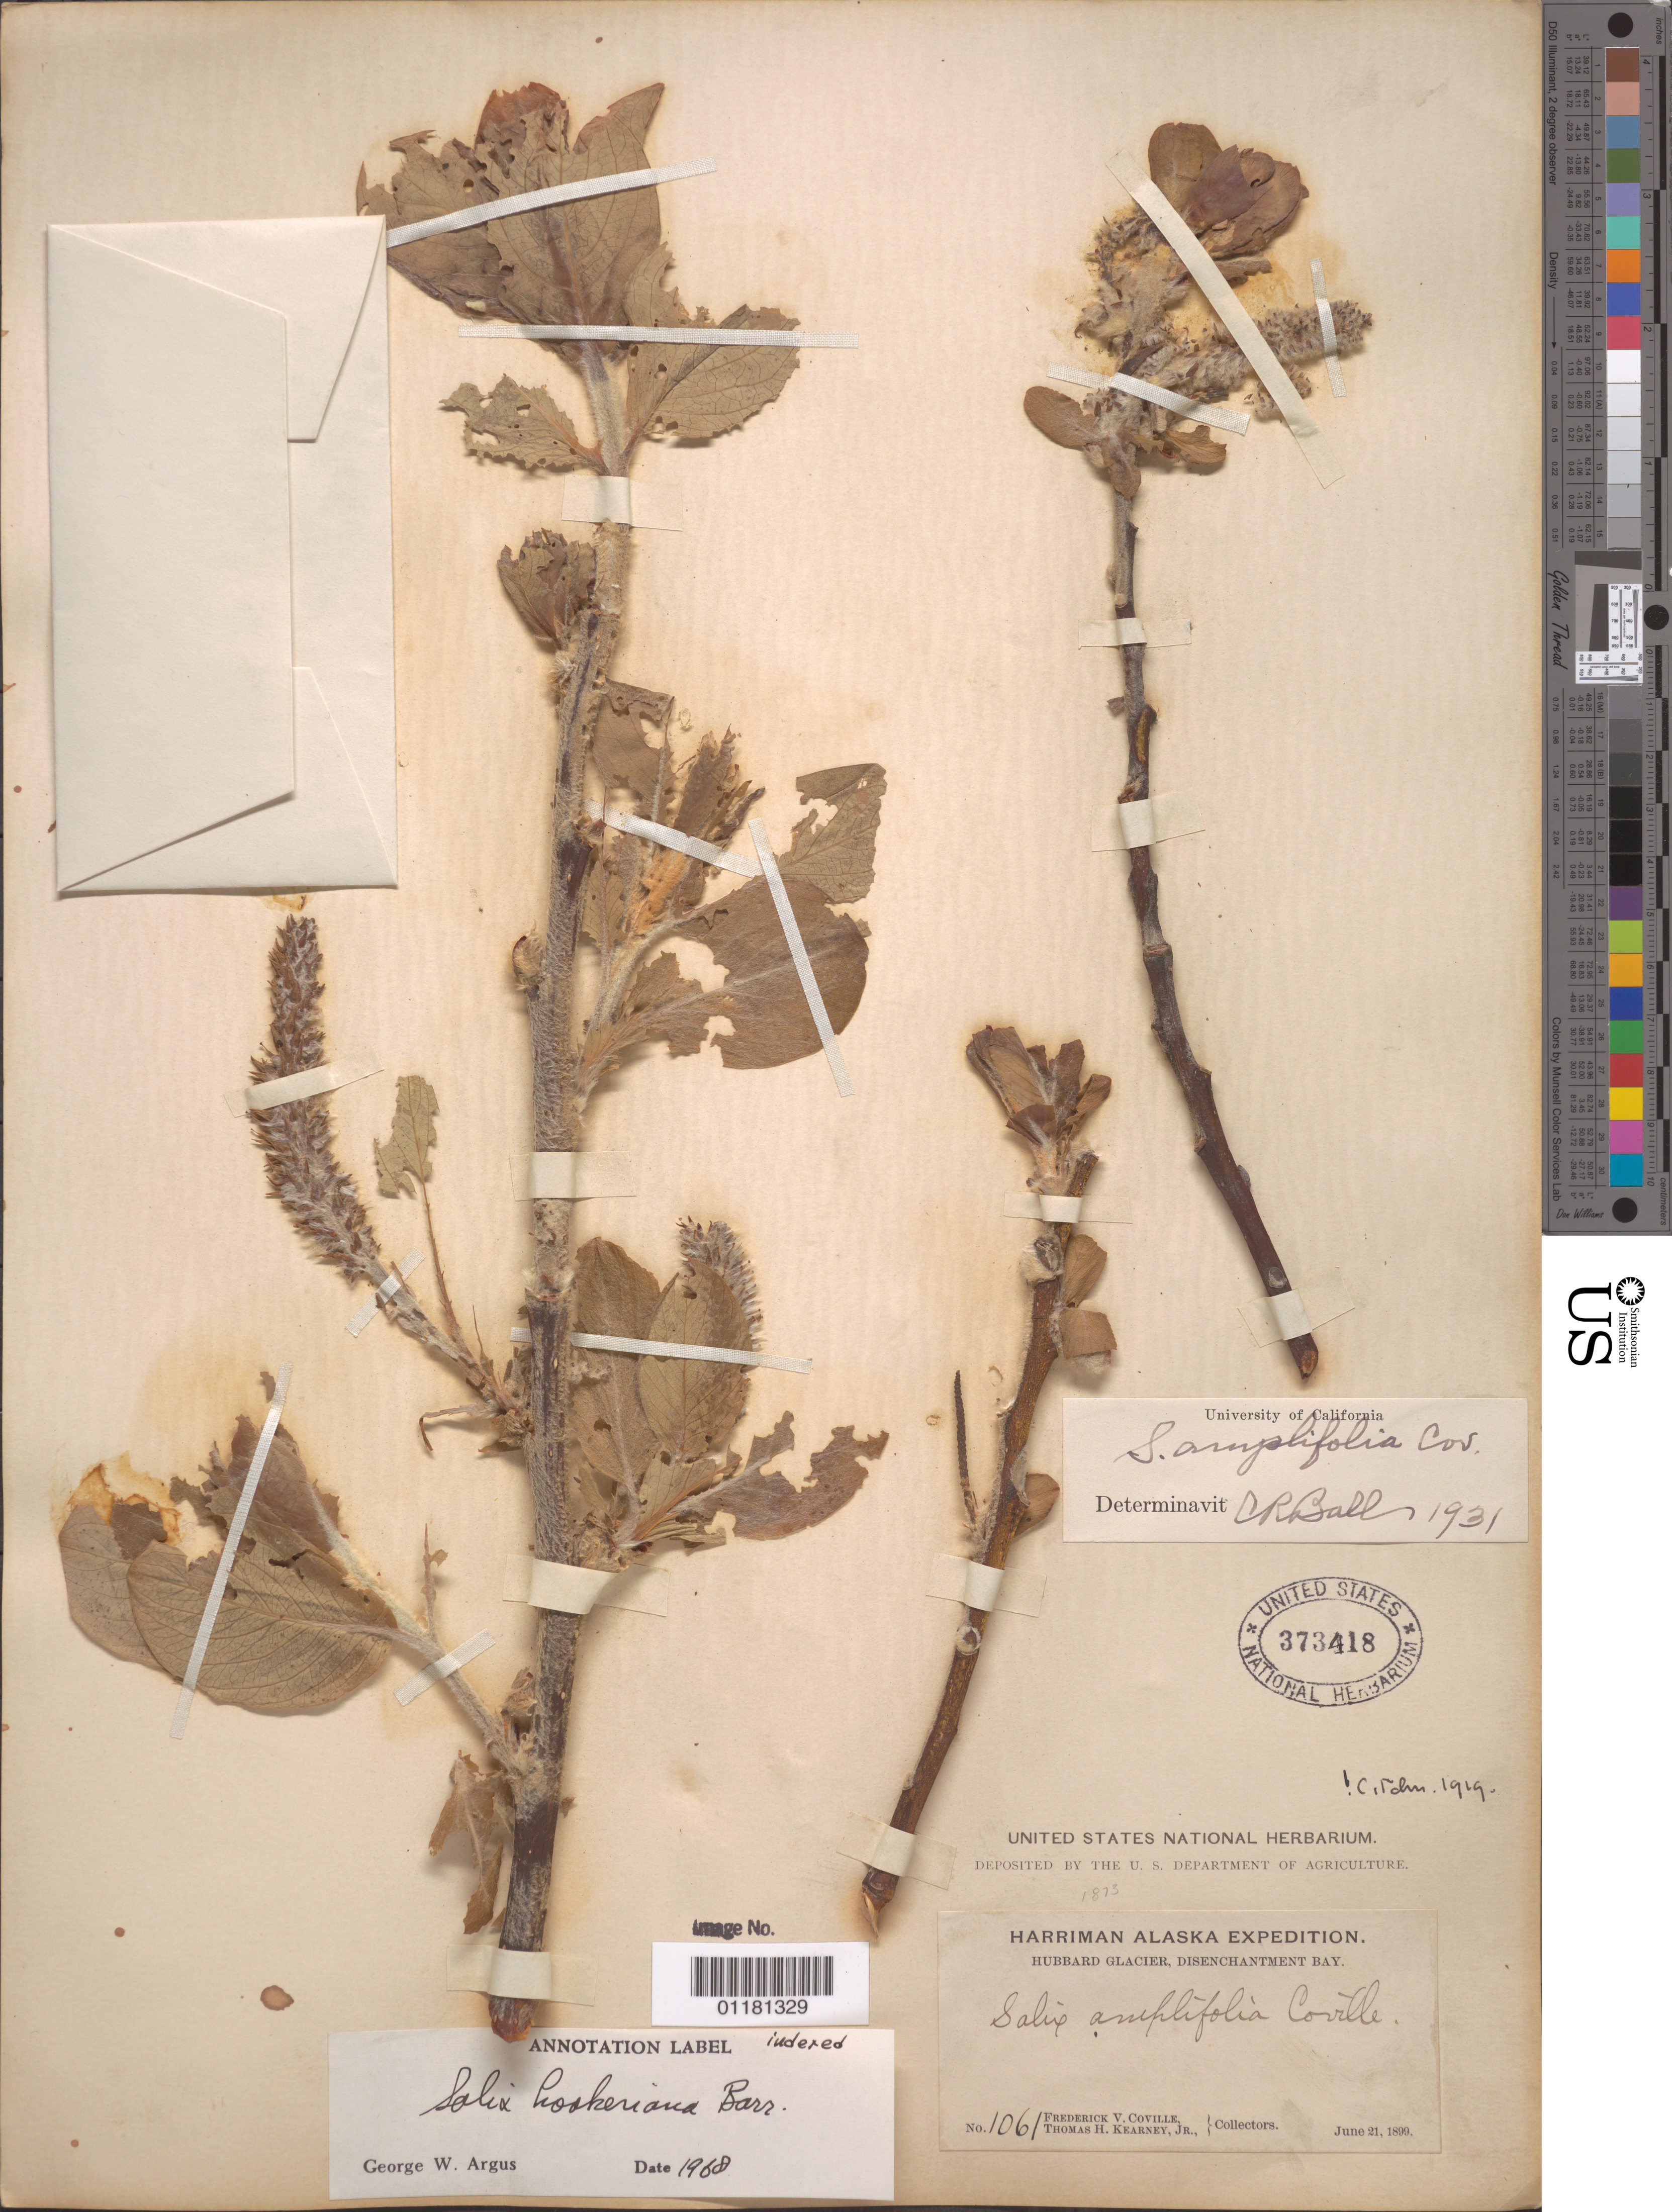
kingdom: Plantae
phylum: Tracheophyta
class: Magnoliopsida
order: Malpighiales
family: Salicaceae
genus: Salix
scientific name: Salix hookeriana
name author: Barratt ex Hook.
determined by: Argus, G. W.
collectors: F. V. Coville & T. H. Kearney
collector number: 1061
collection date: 1899-06-21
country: United States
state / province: Alaska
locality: Hubbard Glacier, Disenchantment Bay.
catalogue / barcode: US 373418